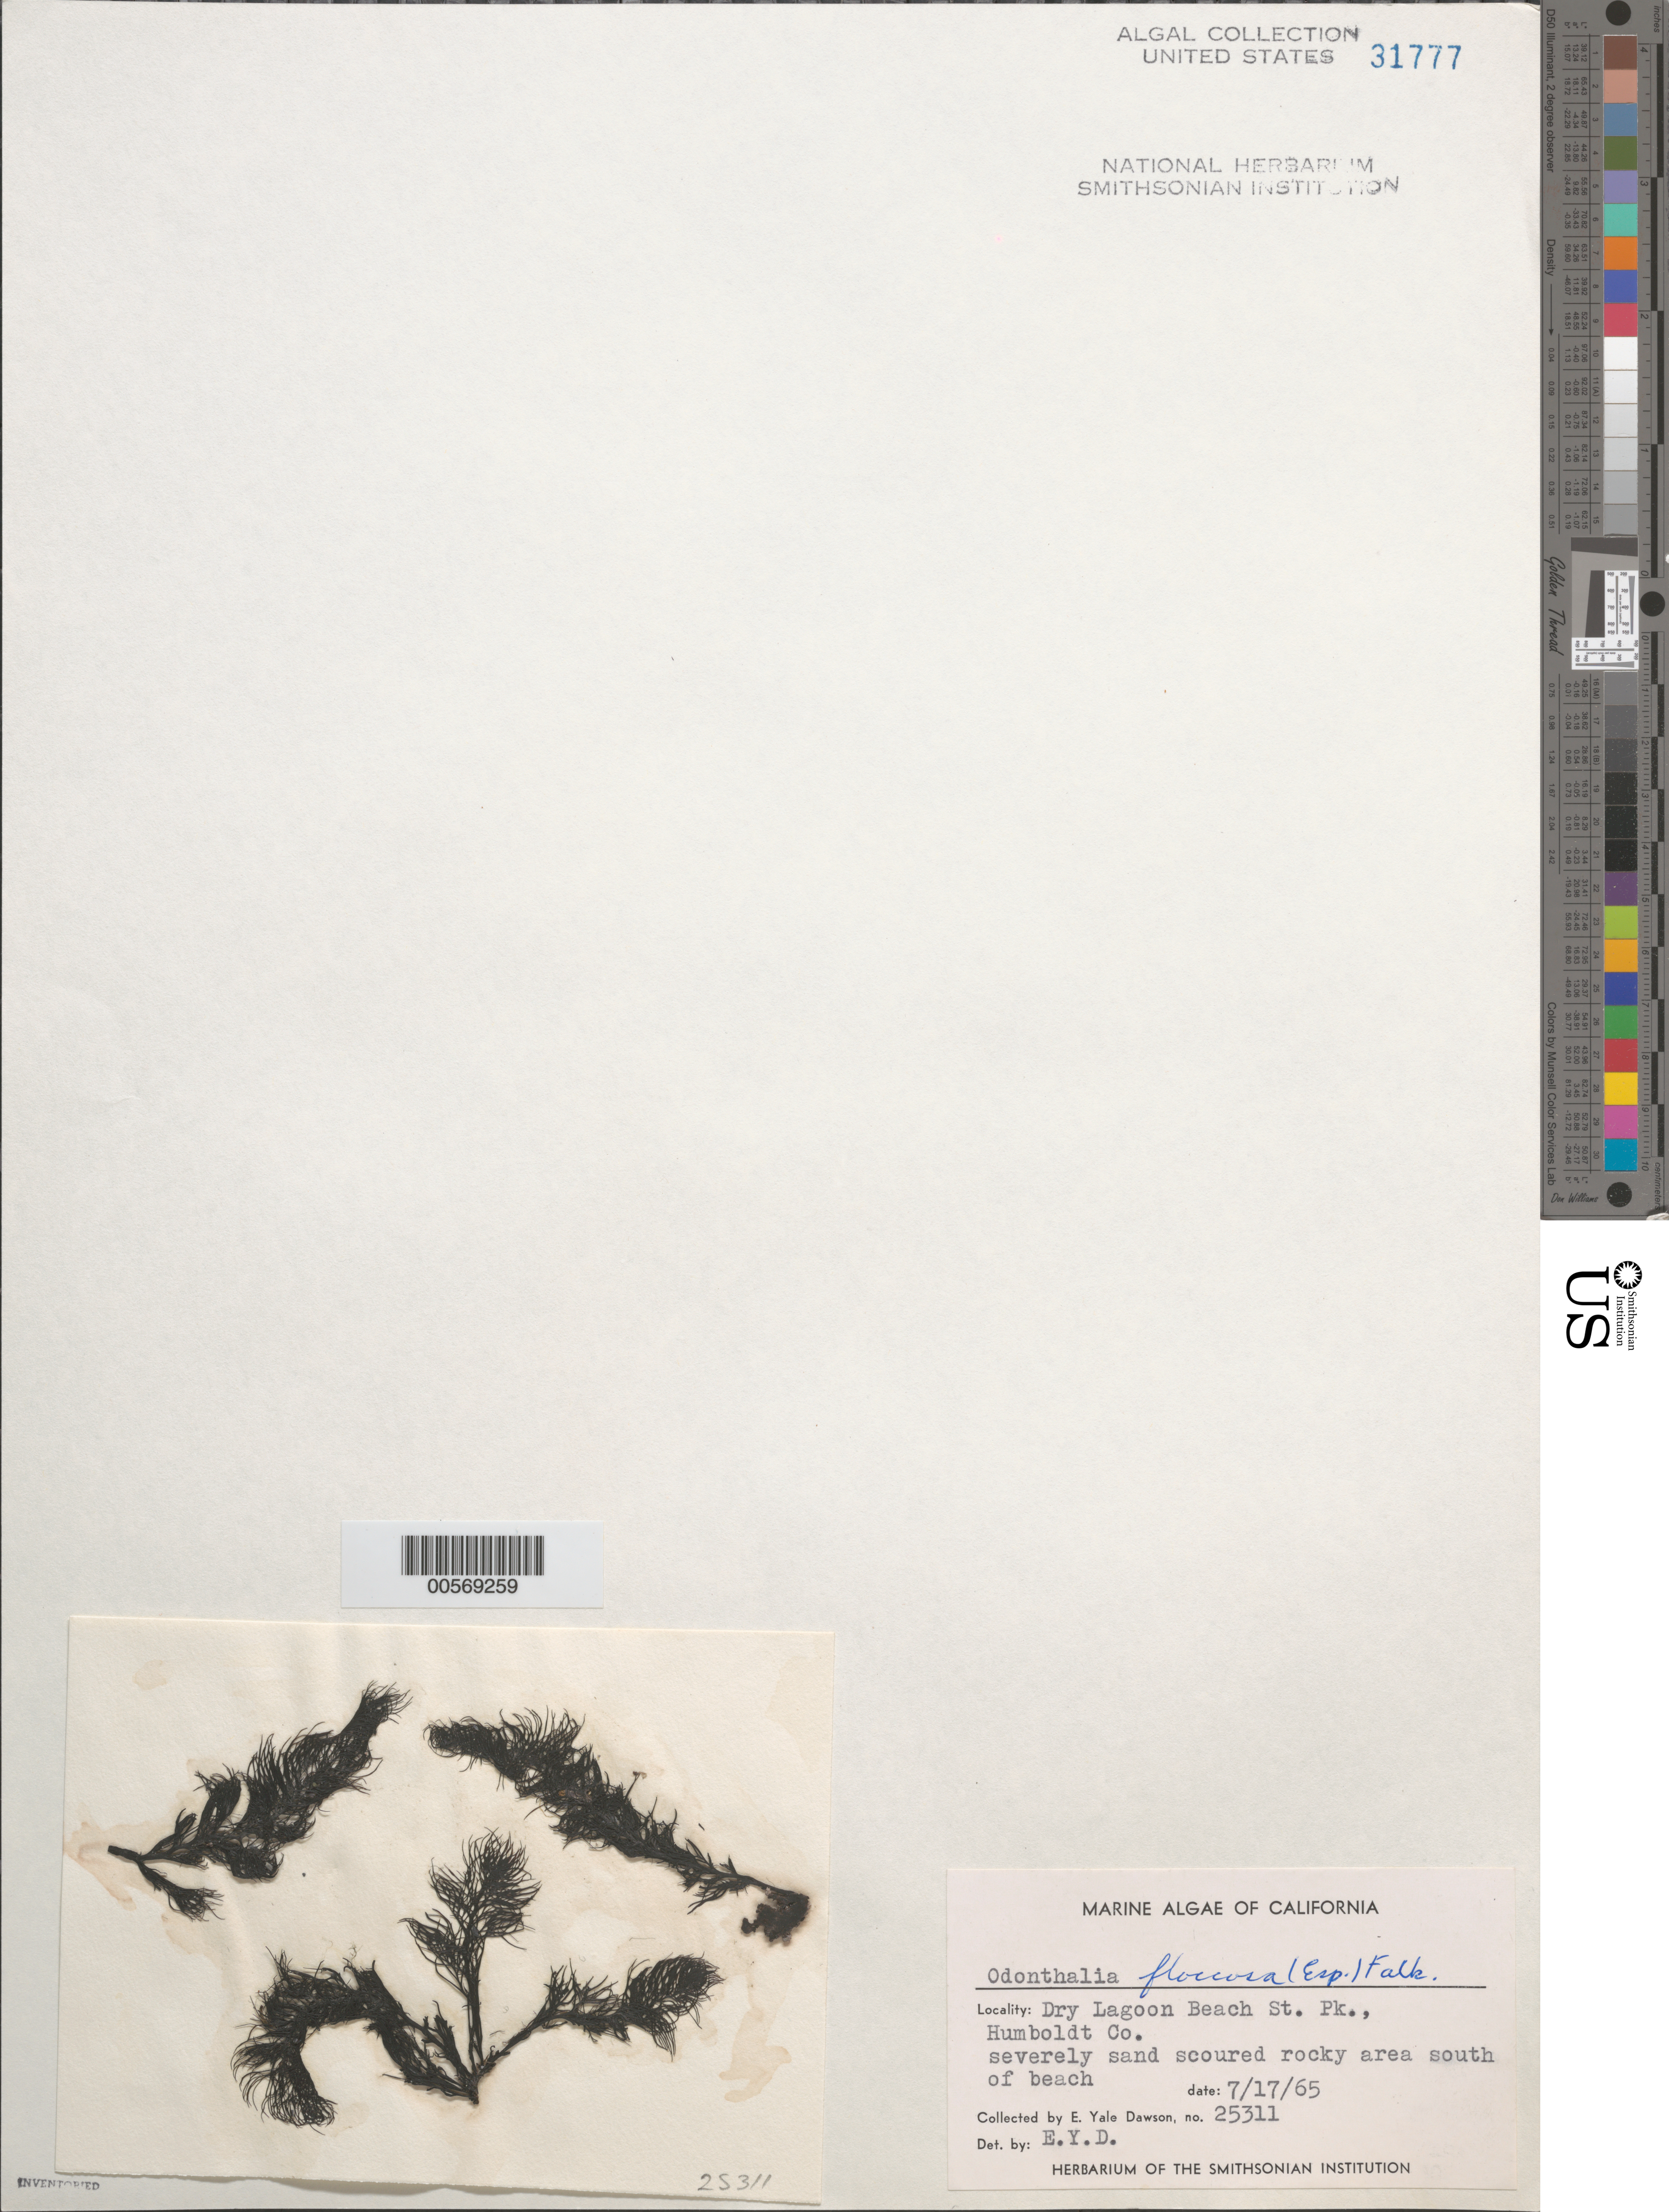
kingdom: Plantae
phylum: Rhodophyta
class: Florideophyceae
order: Ceramiales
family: Rhodomelaceae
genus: Odonthalia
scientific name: Odonthalia floccosa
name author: (Esper) Falkenb.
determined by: Dawson, E. Y.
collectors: E. Y. Dawson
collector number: EYD 25311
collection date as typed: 17 Jul 1965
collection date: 1965-07-17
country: United States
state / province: California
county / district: Humboldt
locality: Dry Lagoon Beach State Park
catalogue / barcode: US 31777